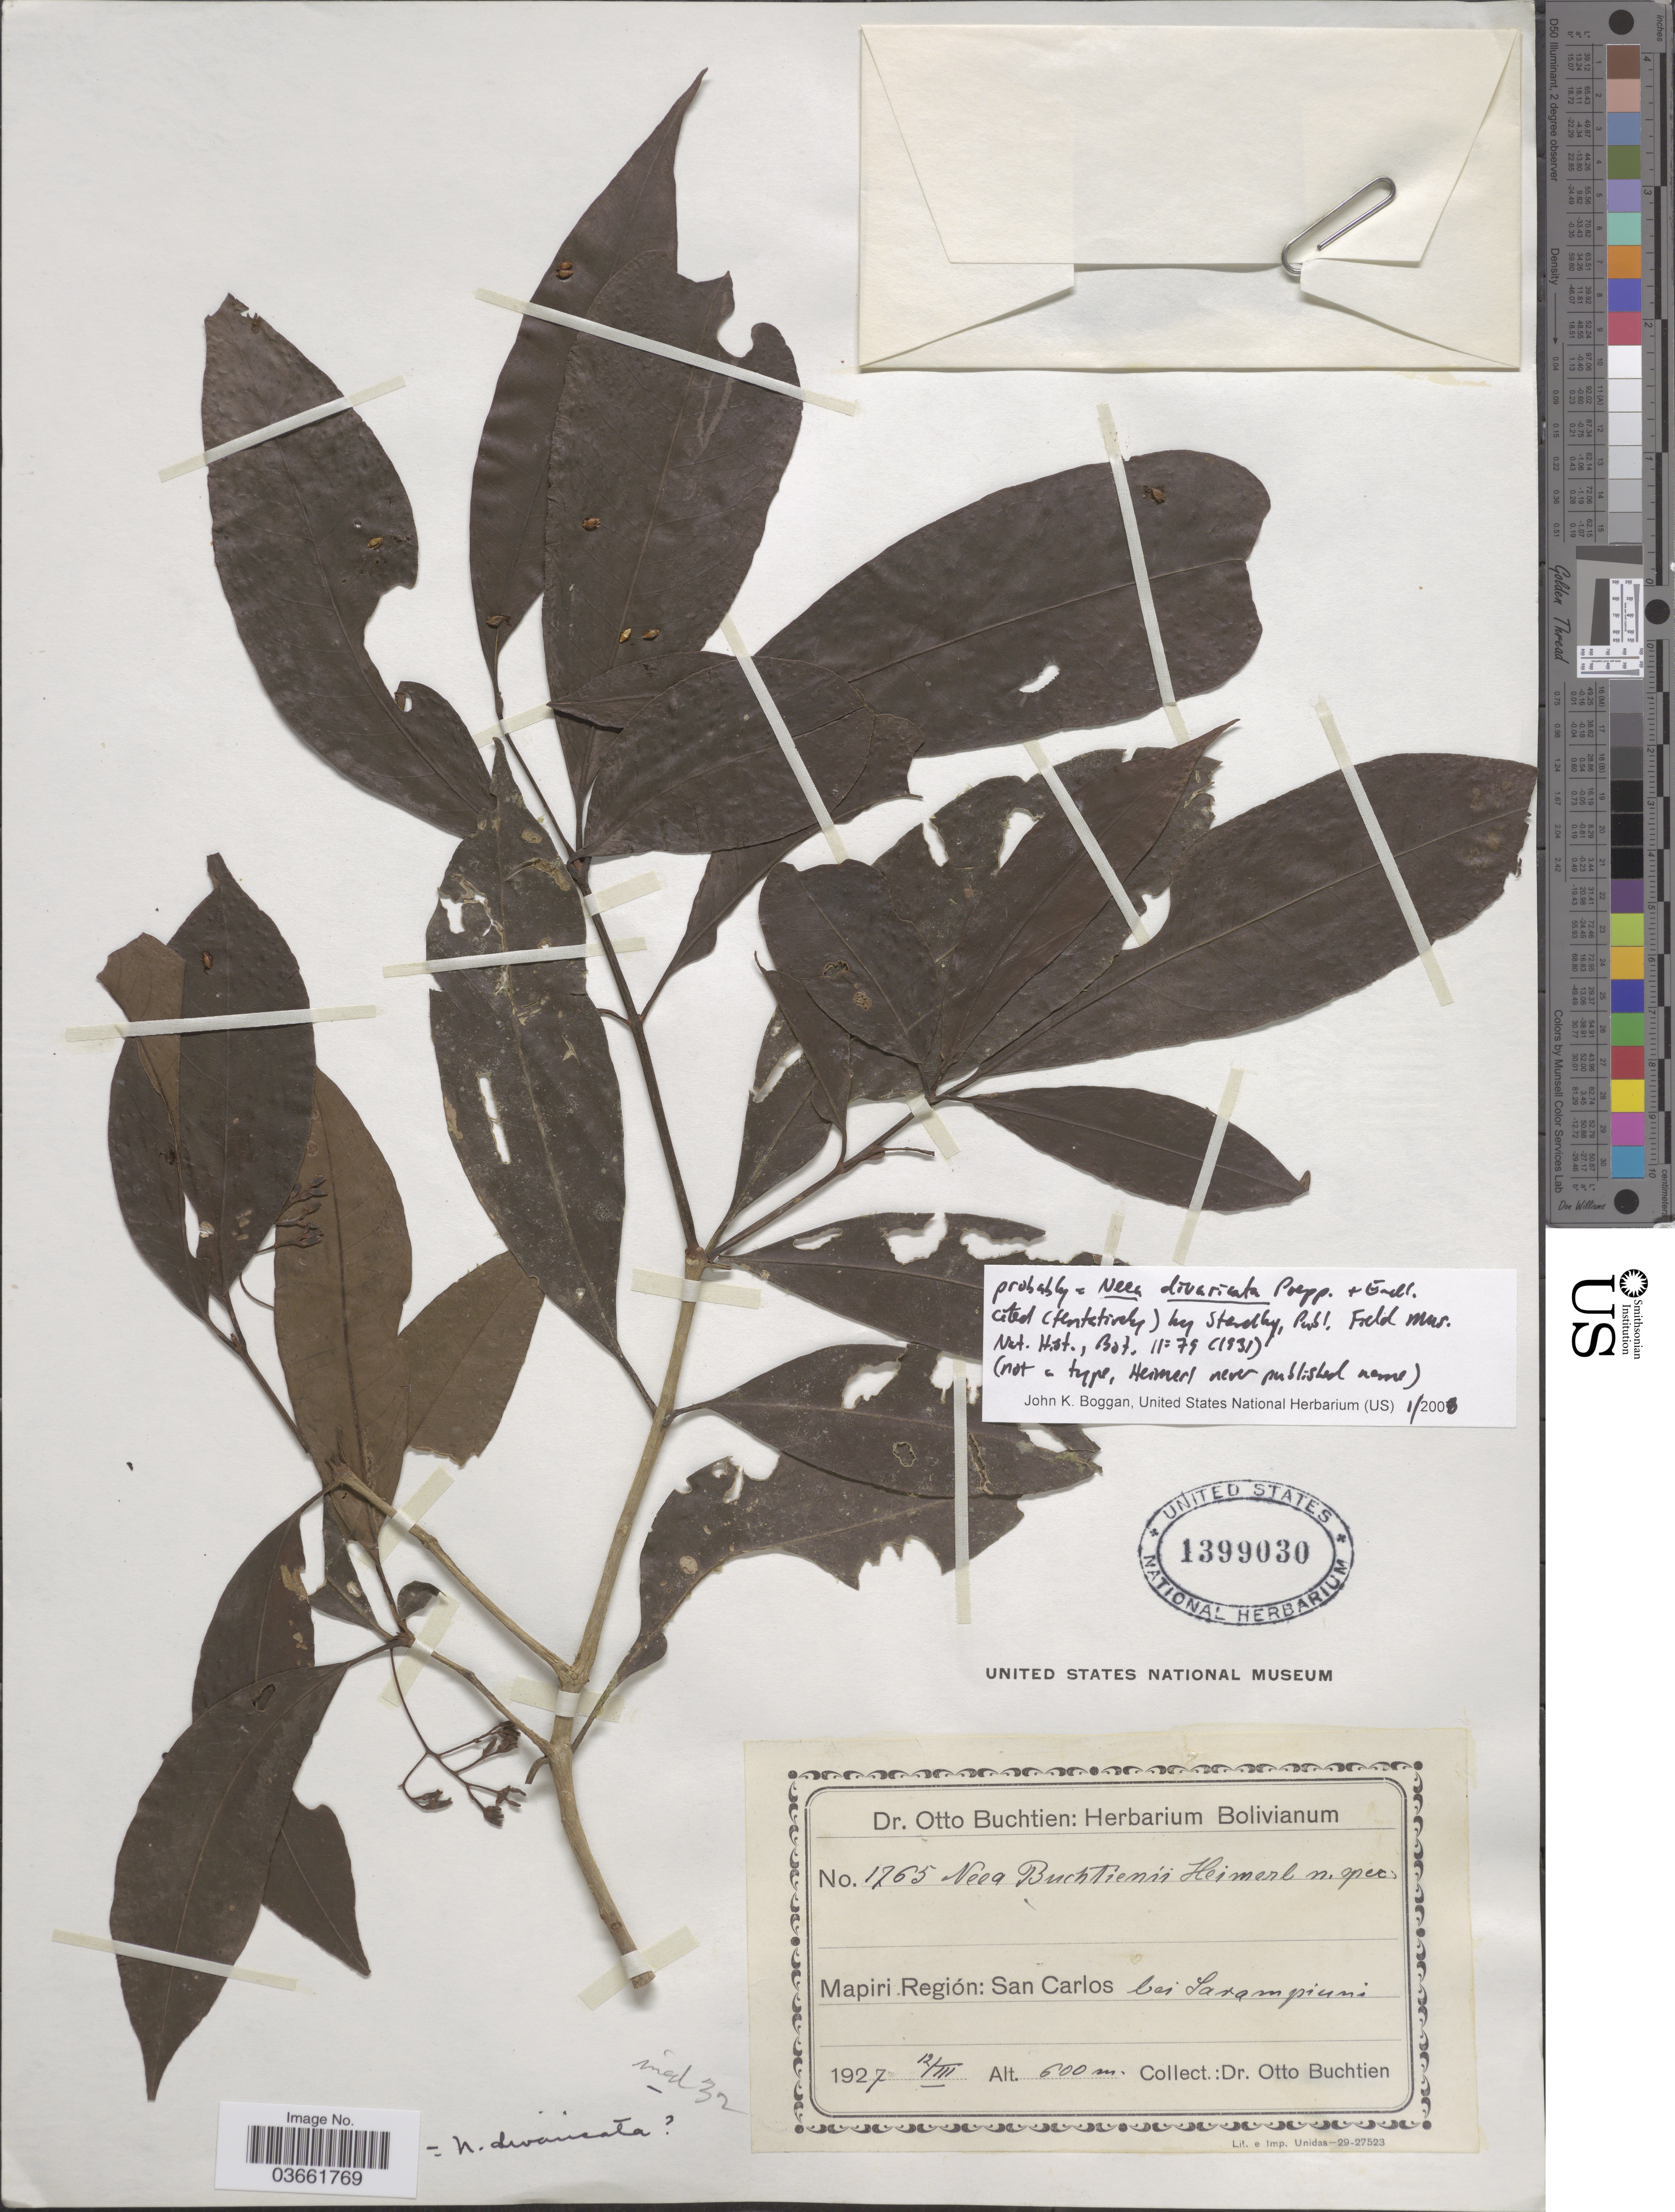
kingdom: Plantae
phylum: Tracheophyta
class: Magnoliopsida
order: Caryophyllales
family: Nyctaginaceae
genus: Neea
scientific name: Neea oppositifolia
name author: Ruiz & Pav.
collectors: O. Buchtien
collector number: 1765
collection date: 1927-03-12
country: Bolivia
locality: Mapiri Región: San Carlos bei Sarampiuni.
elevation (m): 600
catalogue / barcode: US 1399030